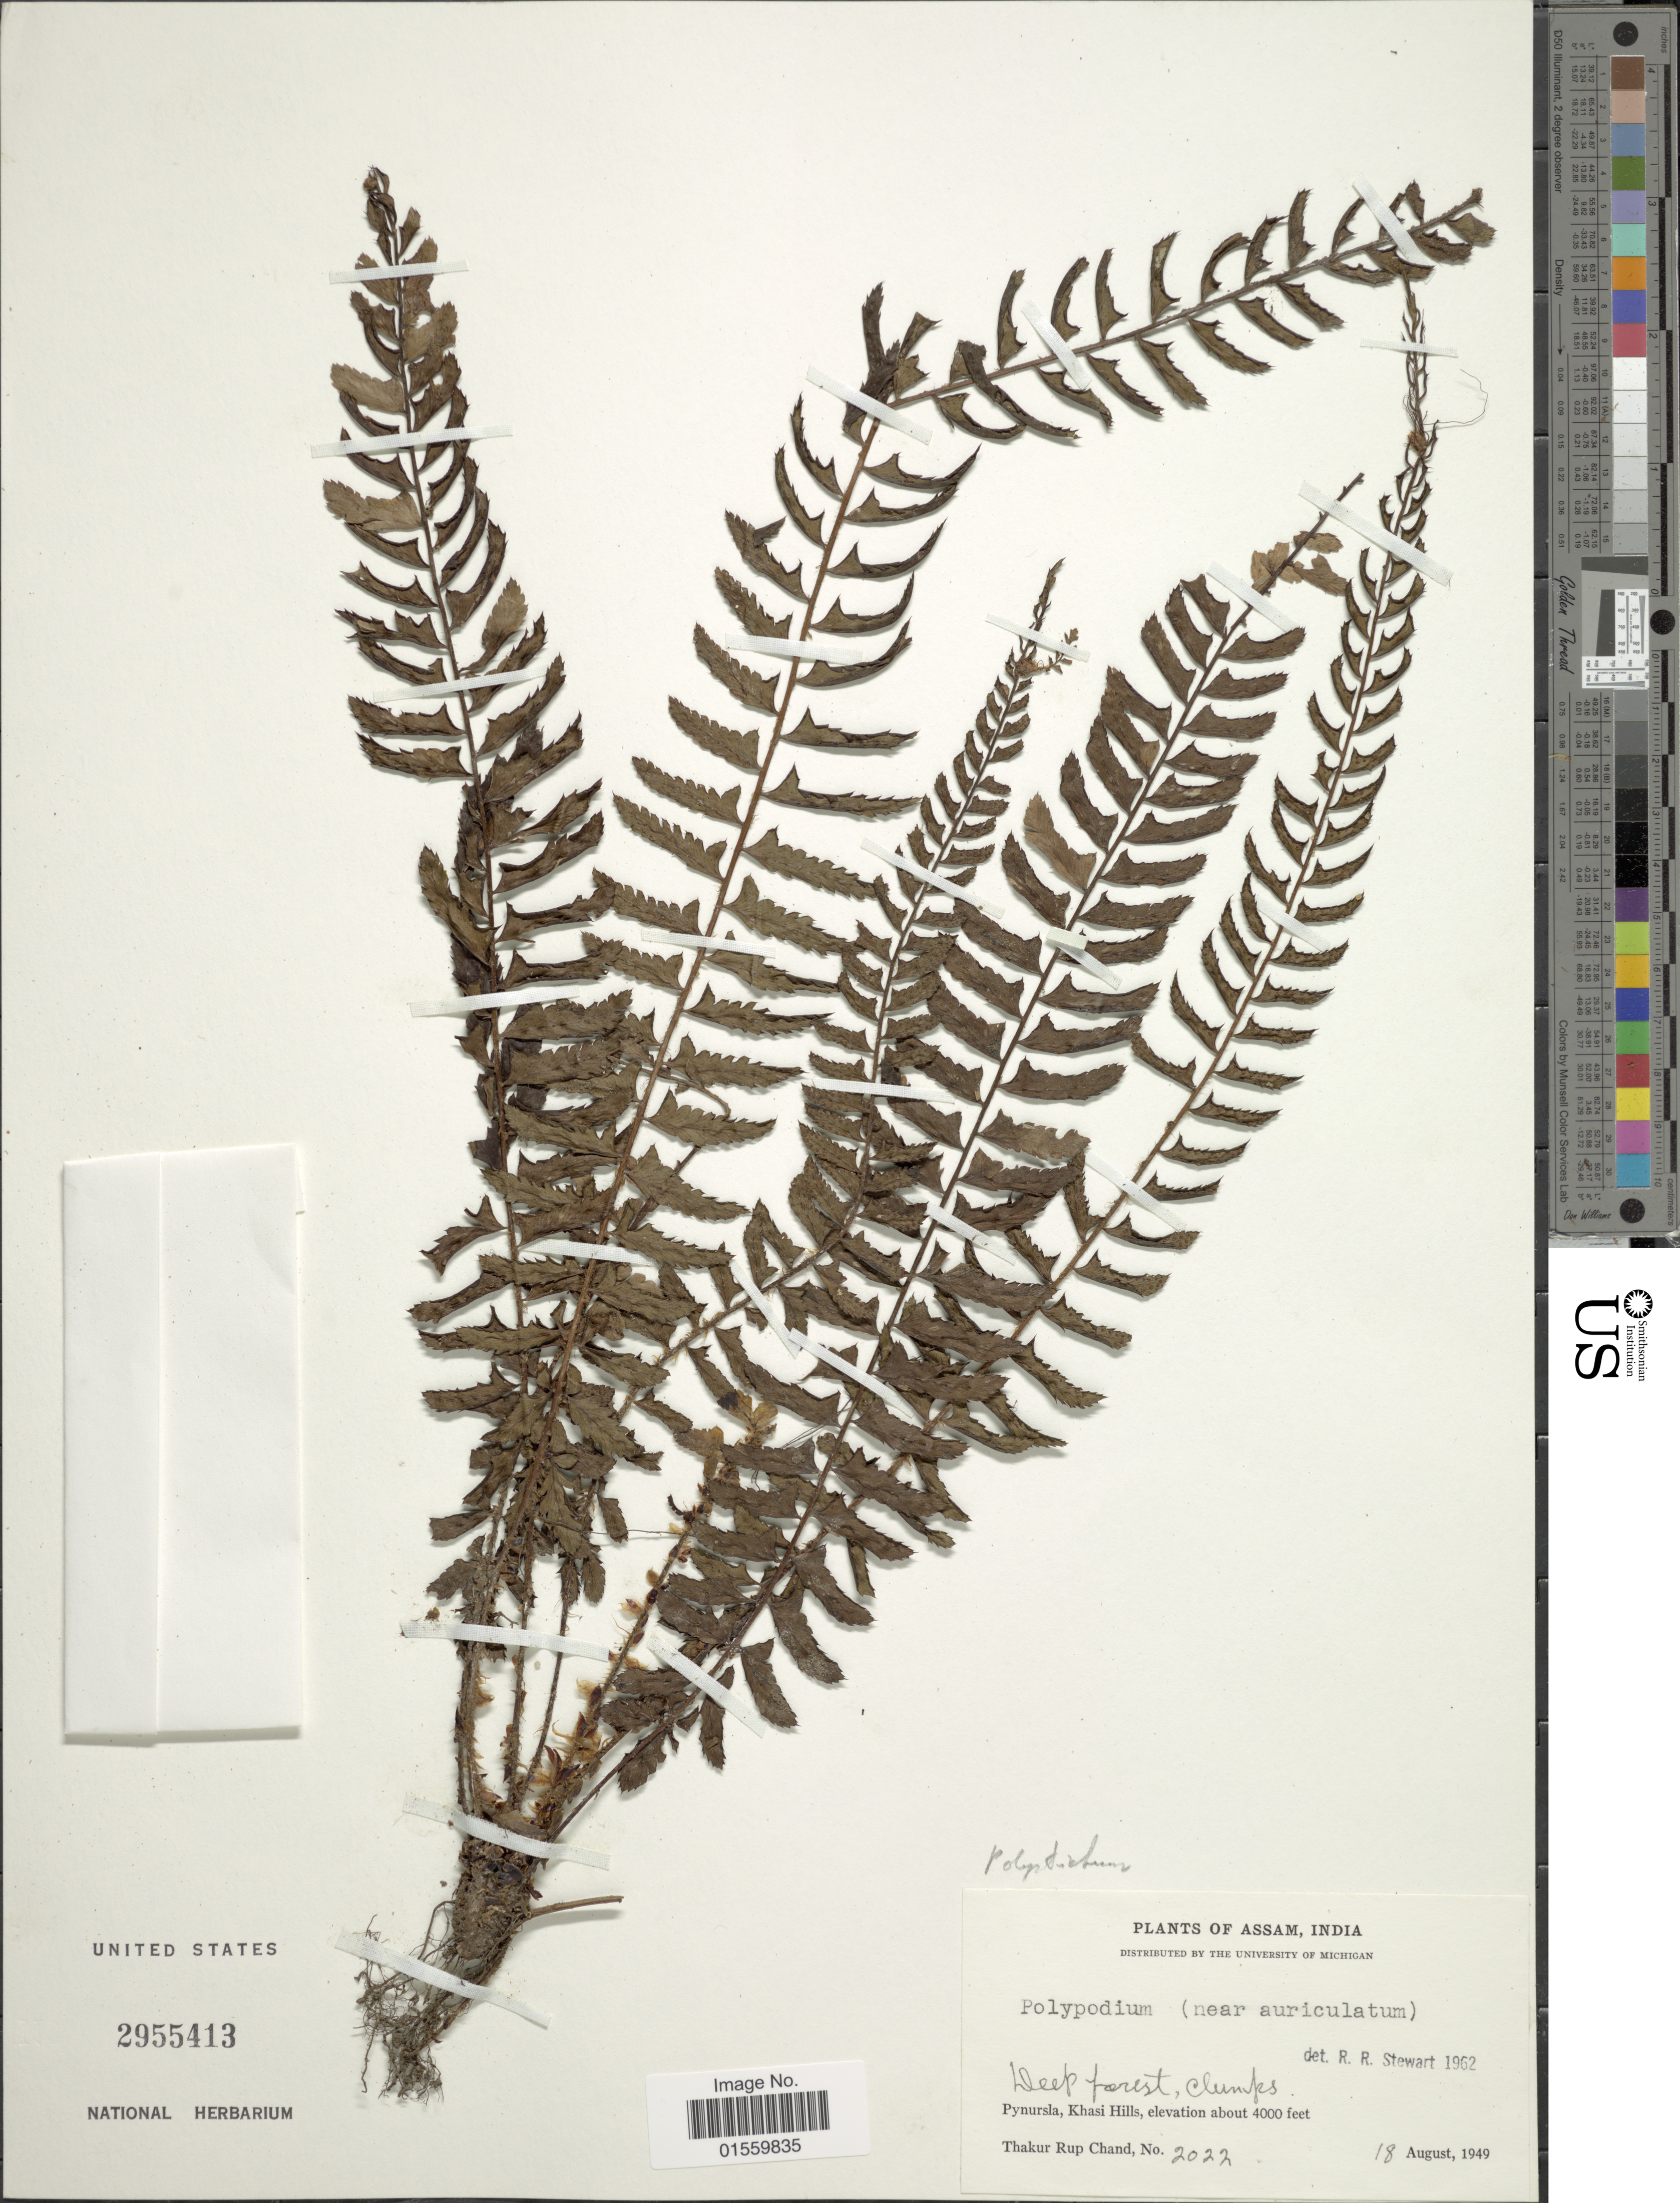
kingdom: Plantae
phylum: Tracheophyta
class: Polypodiopsida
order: Polypodiales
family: Dryopteridaceae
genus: Polystichum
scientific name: Polystichum sp.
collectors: T. R. Chand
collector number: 2022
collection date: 1949-08-18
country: India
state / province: Meghalaya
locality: Pynursla, Khasi Hills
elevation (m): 1219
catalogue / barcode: US 2955413